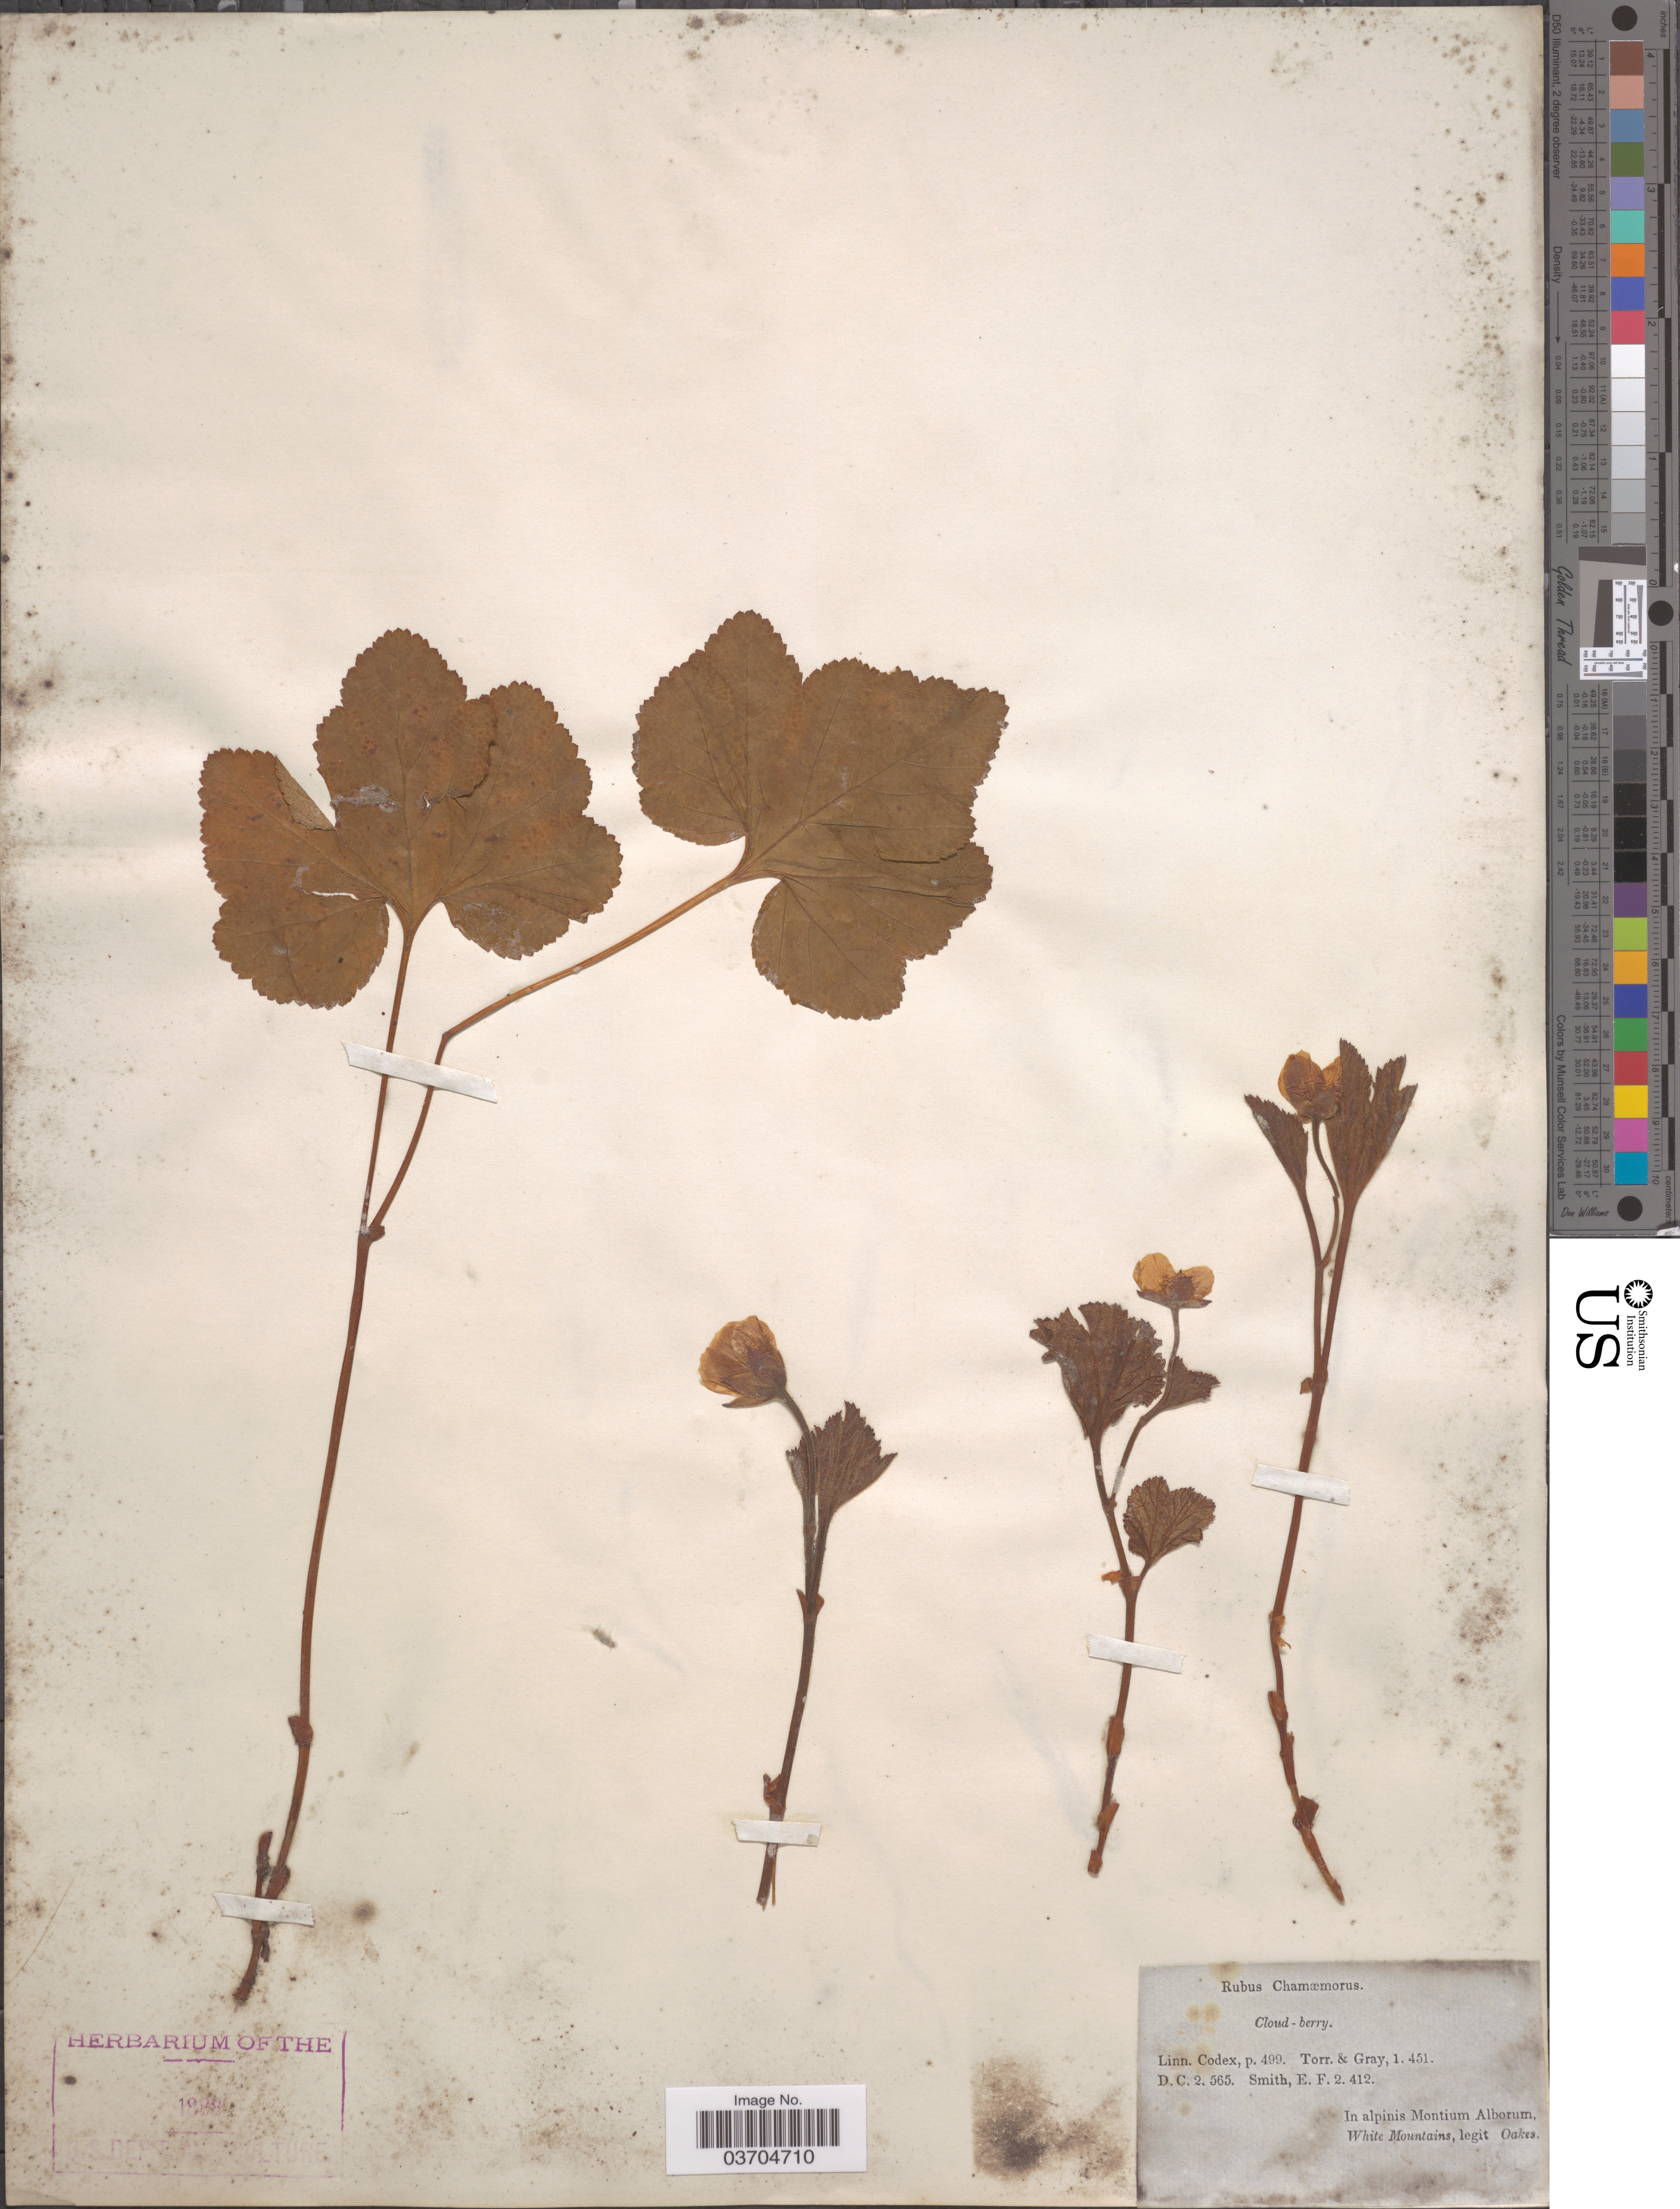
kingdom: Plantae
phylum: Tracheophyta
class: Magnoliopsida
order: Rosales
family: Rosaceae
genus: Rubus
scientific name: Rubus chamaemorus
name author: L.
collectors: -. Oakes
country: United States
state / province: New Hampshire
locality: In alpinis Montium Alborum, White Mountains.